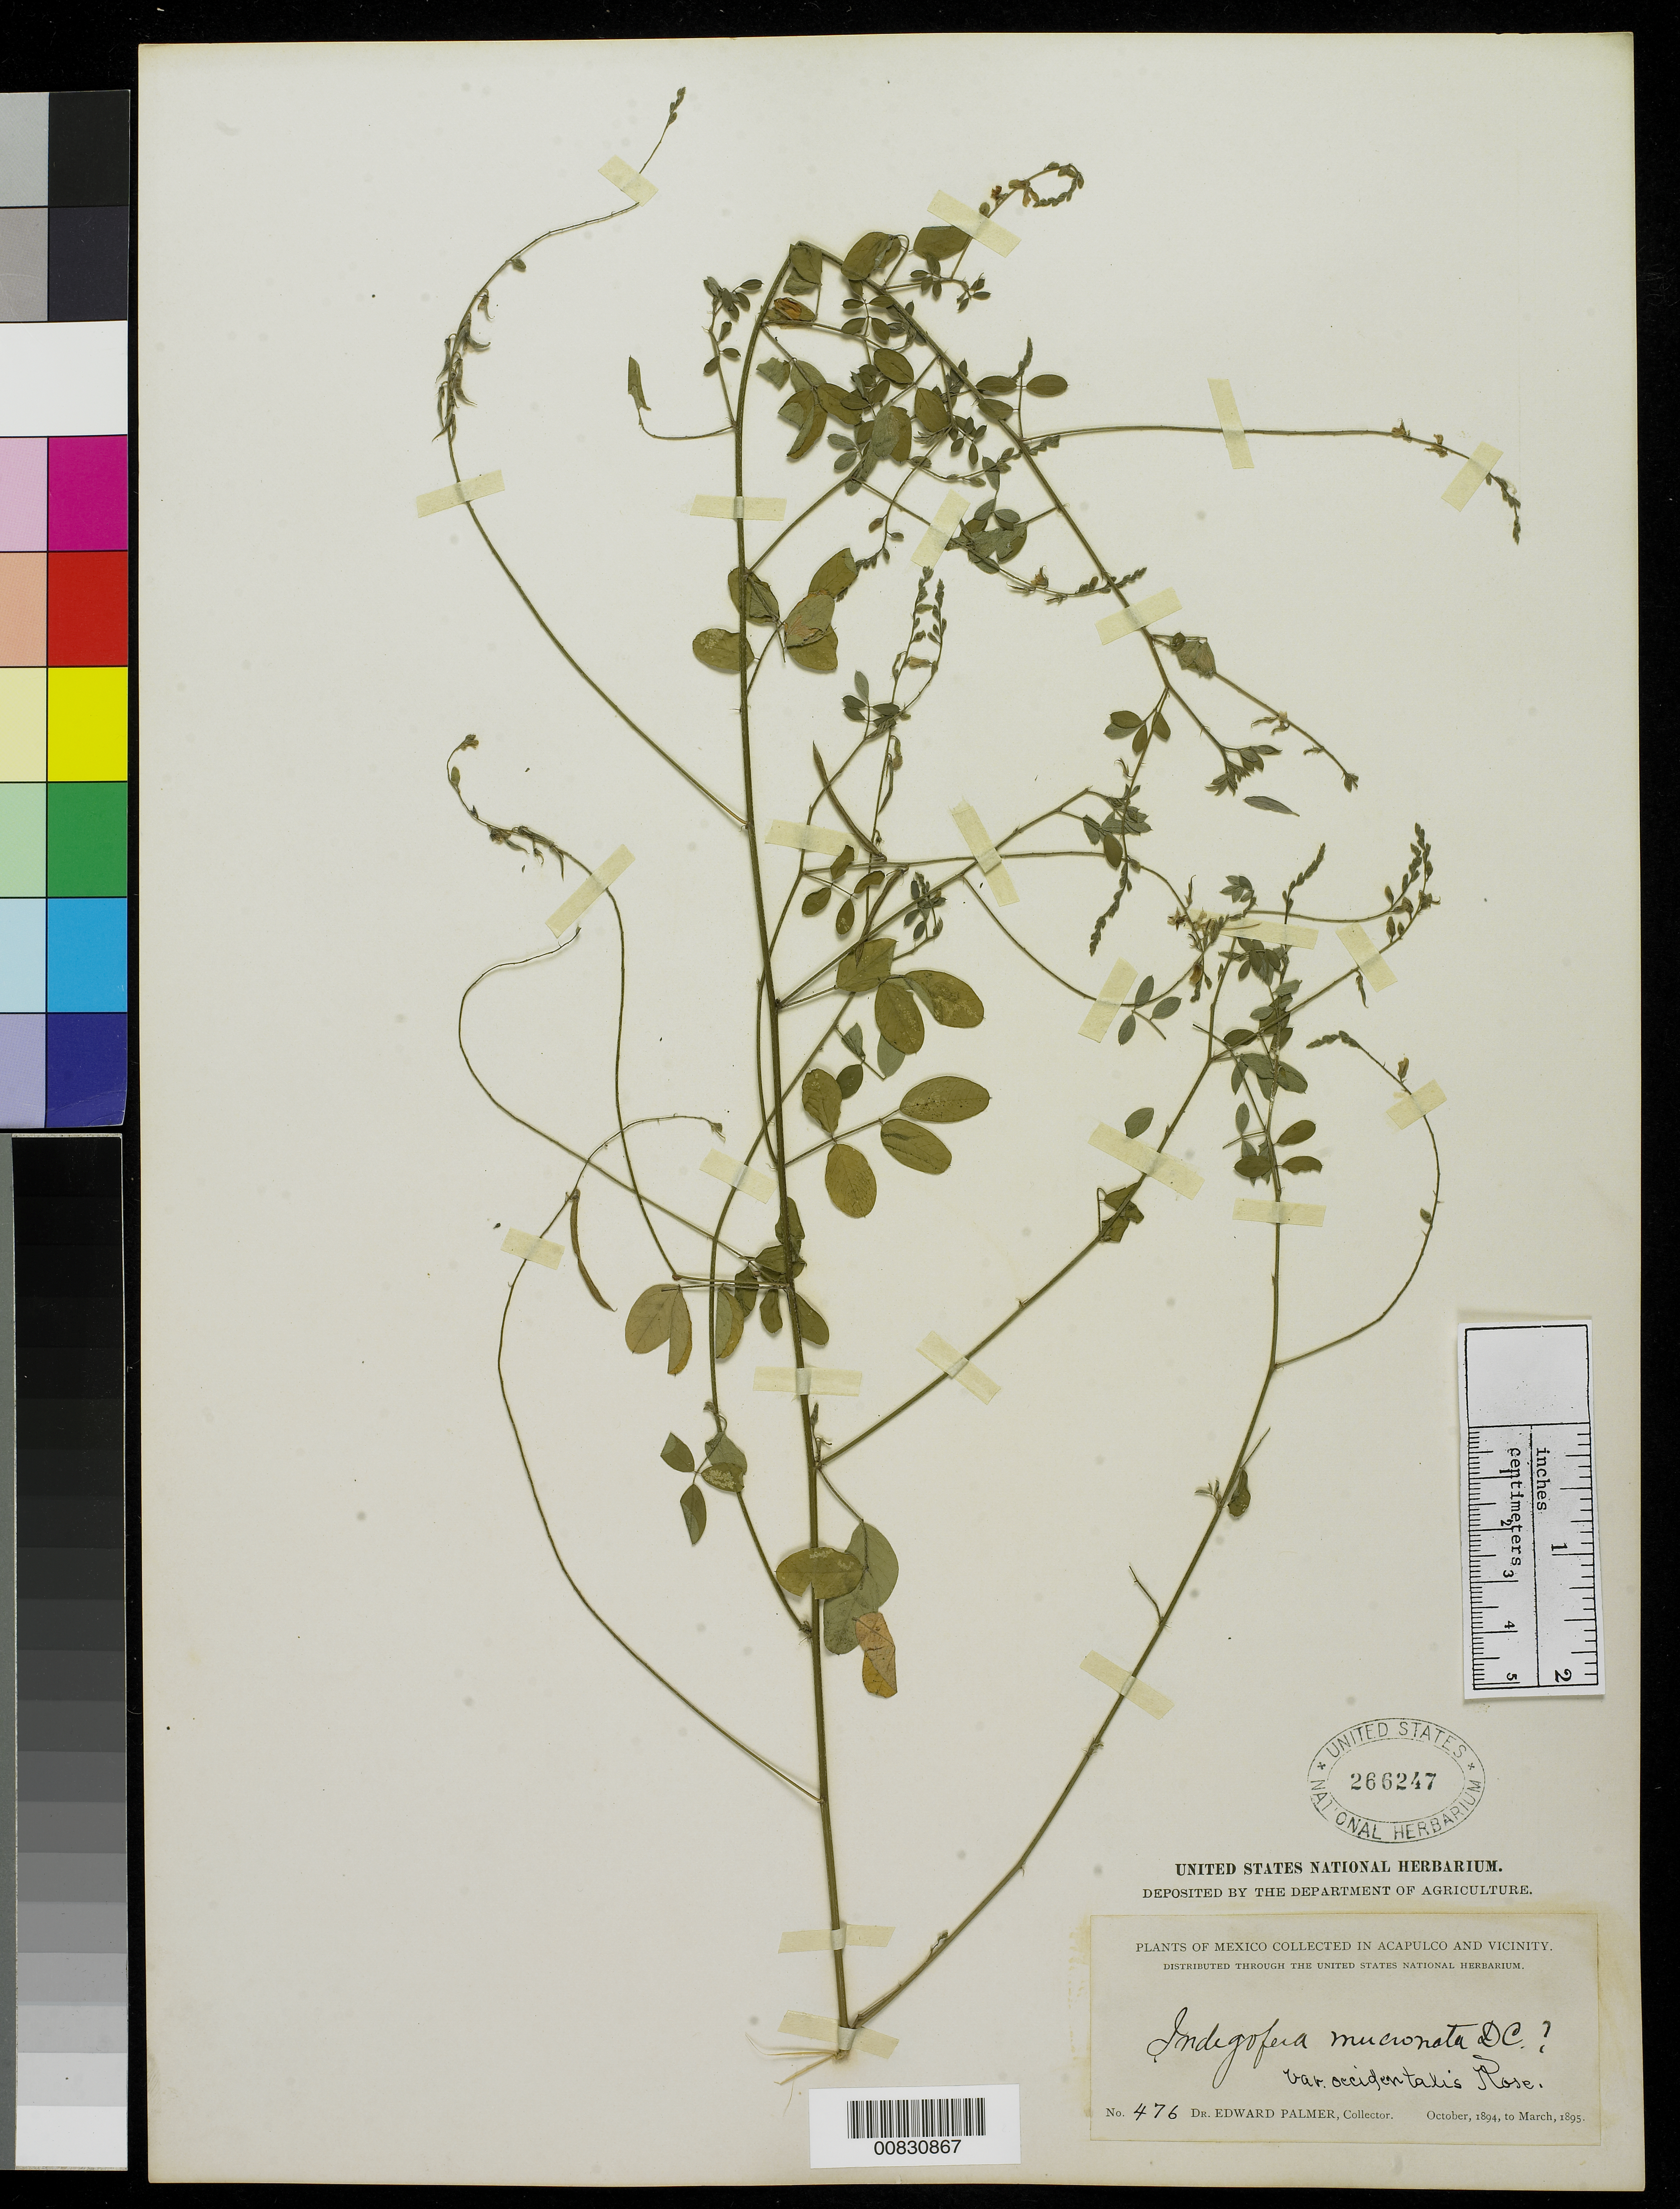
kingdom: Plantae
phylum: Tracheophyta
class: Magnoliopsida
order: Fabales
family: Fabaceae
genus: Indigofera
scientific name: Indigofera mucronata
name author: Lam.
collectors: E. Palmer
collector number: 476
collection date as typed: Oct 1894 to -- Oct 1895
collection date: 1894-10/1895-10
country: Mexico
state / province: Guerrero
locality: Acapulco, Guerrero and vicinity.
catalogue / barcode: US 266247